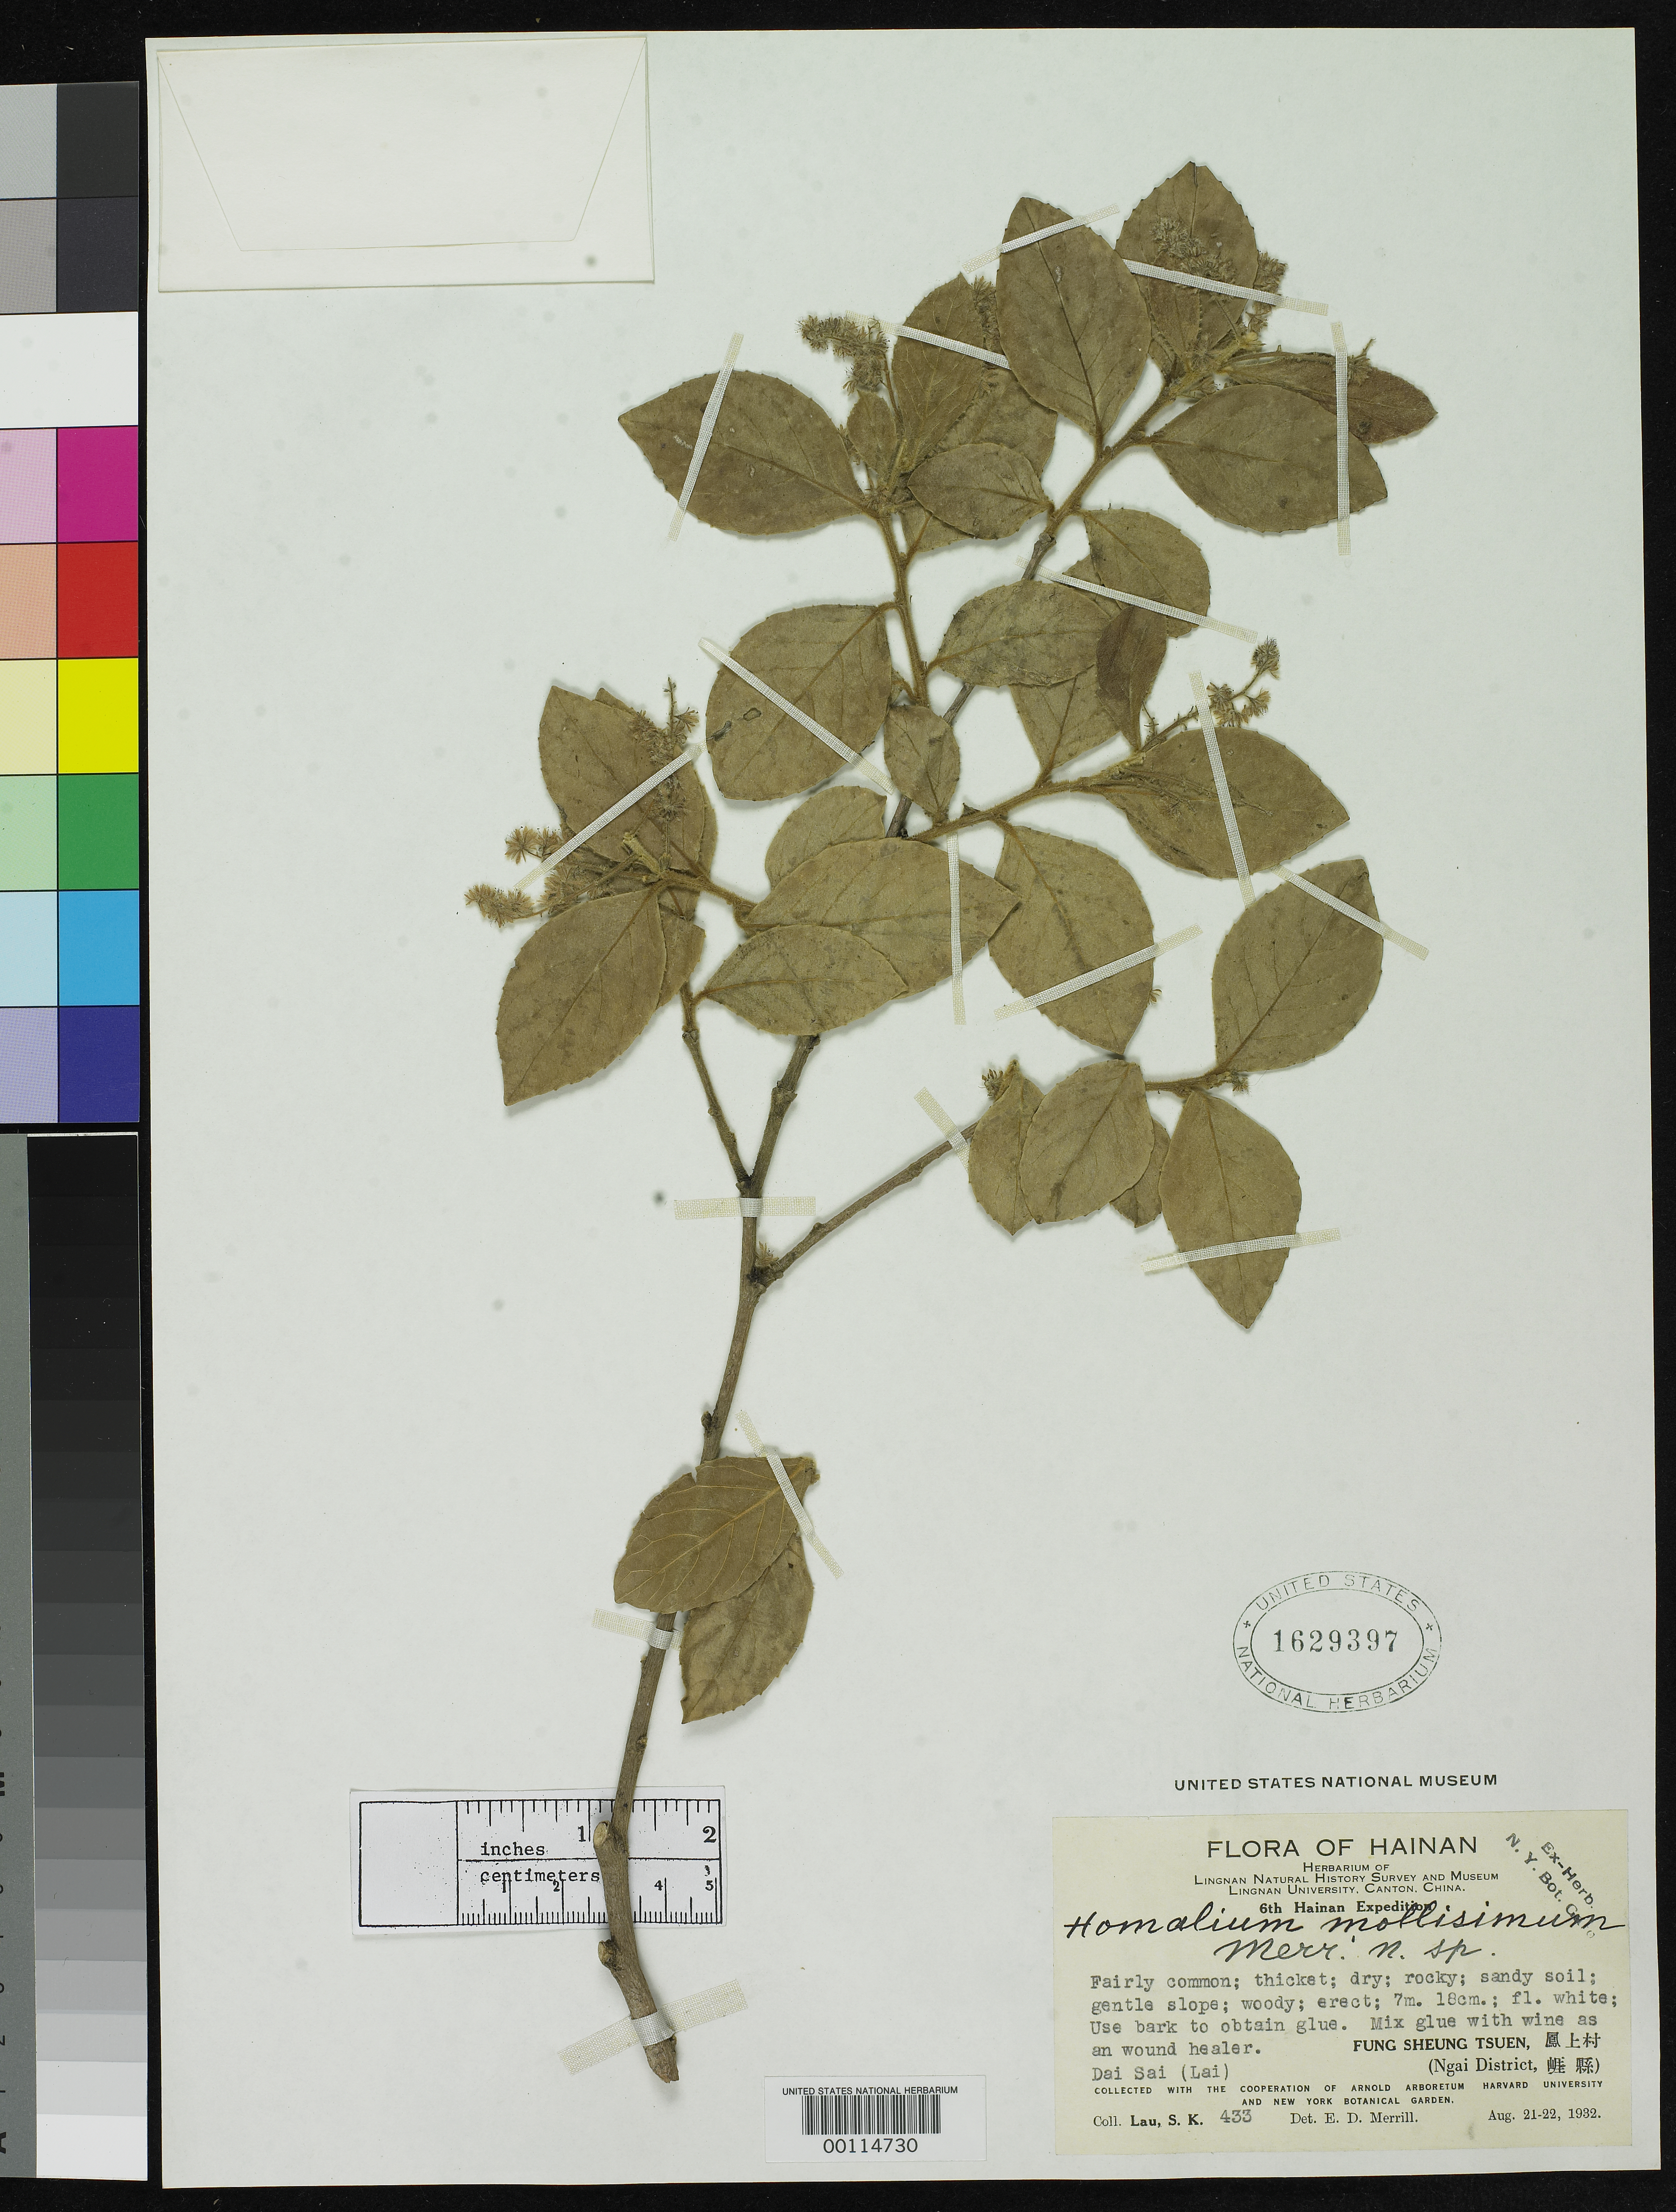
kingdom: Plantae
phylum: Tracheophyta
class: Magnoliopsida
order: Malpighiales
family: Salicaceae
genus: Homalium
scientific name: Homalium mollissimum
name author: Merr.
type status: Isotype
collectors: S. K. Lau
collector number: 433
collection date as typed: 21 Aug 1932 to 24 Aug 1932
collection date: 1932-08-21/1932-08-24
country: China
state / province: Hainan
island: Hainan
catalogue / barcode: US 1629397